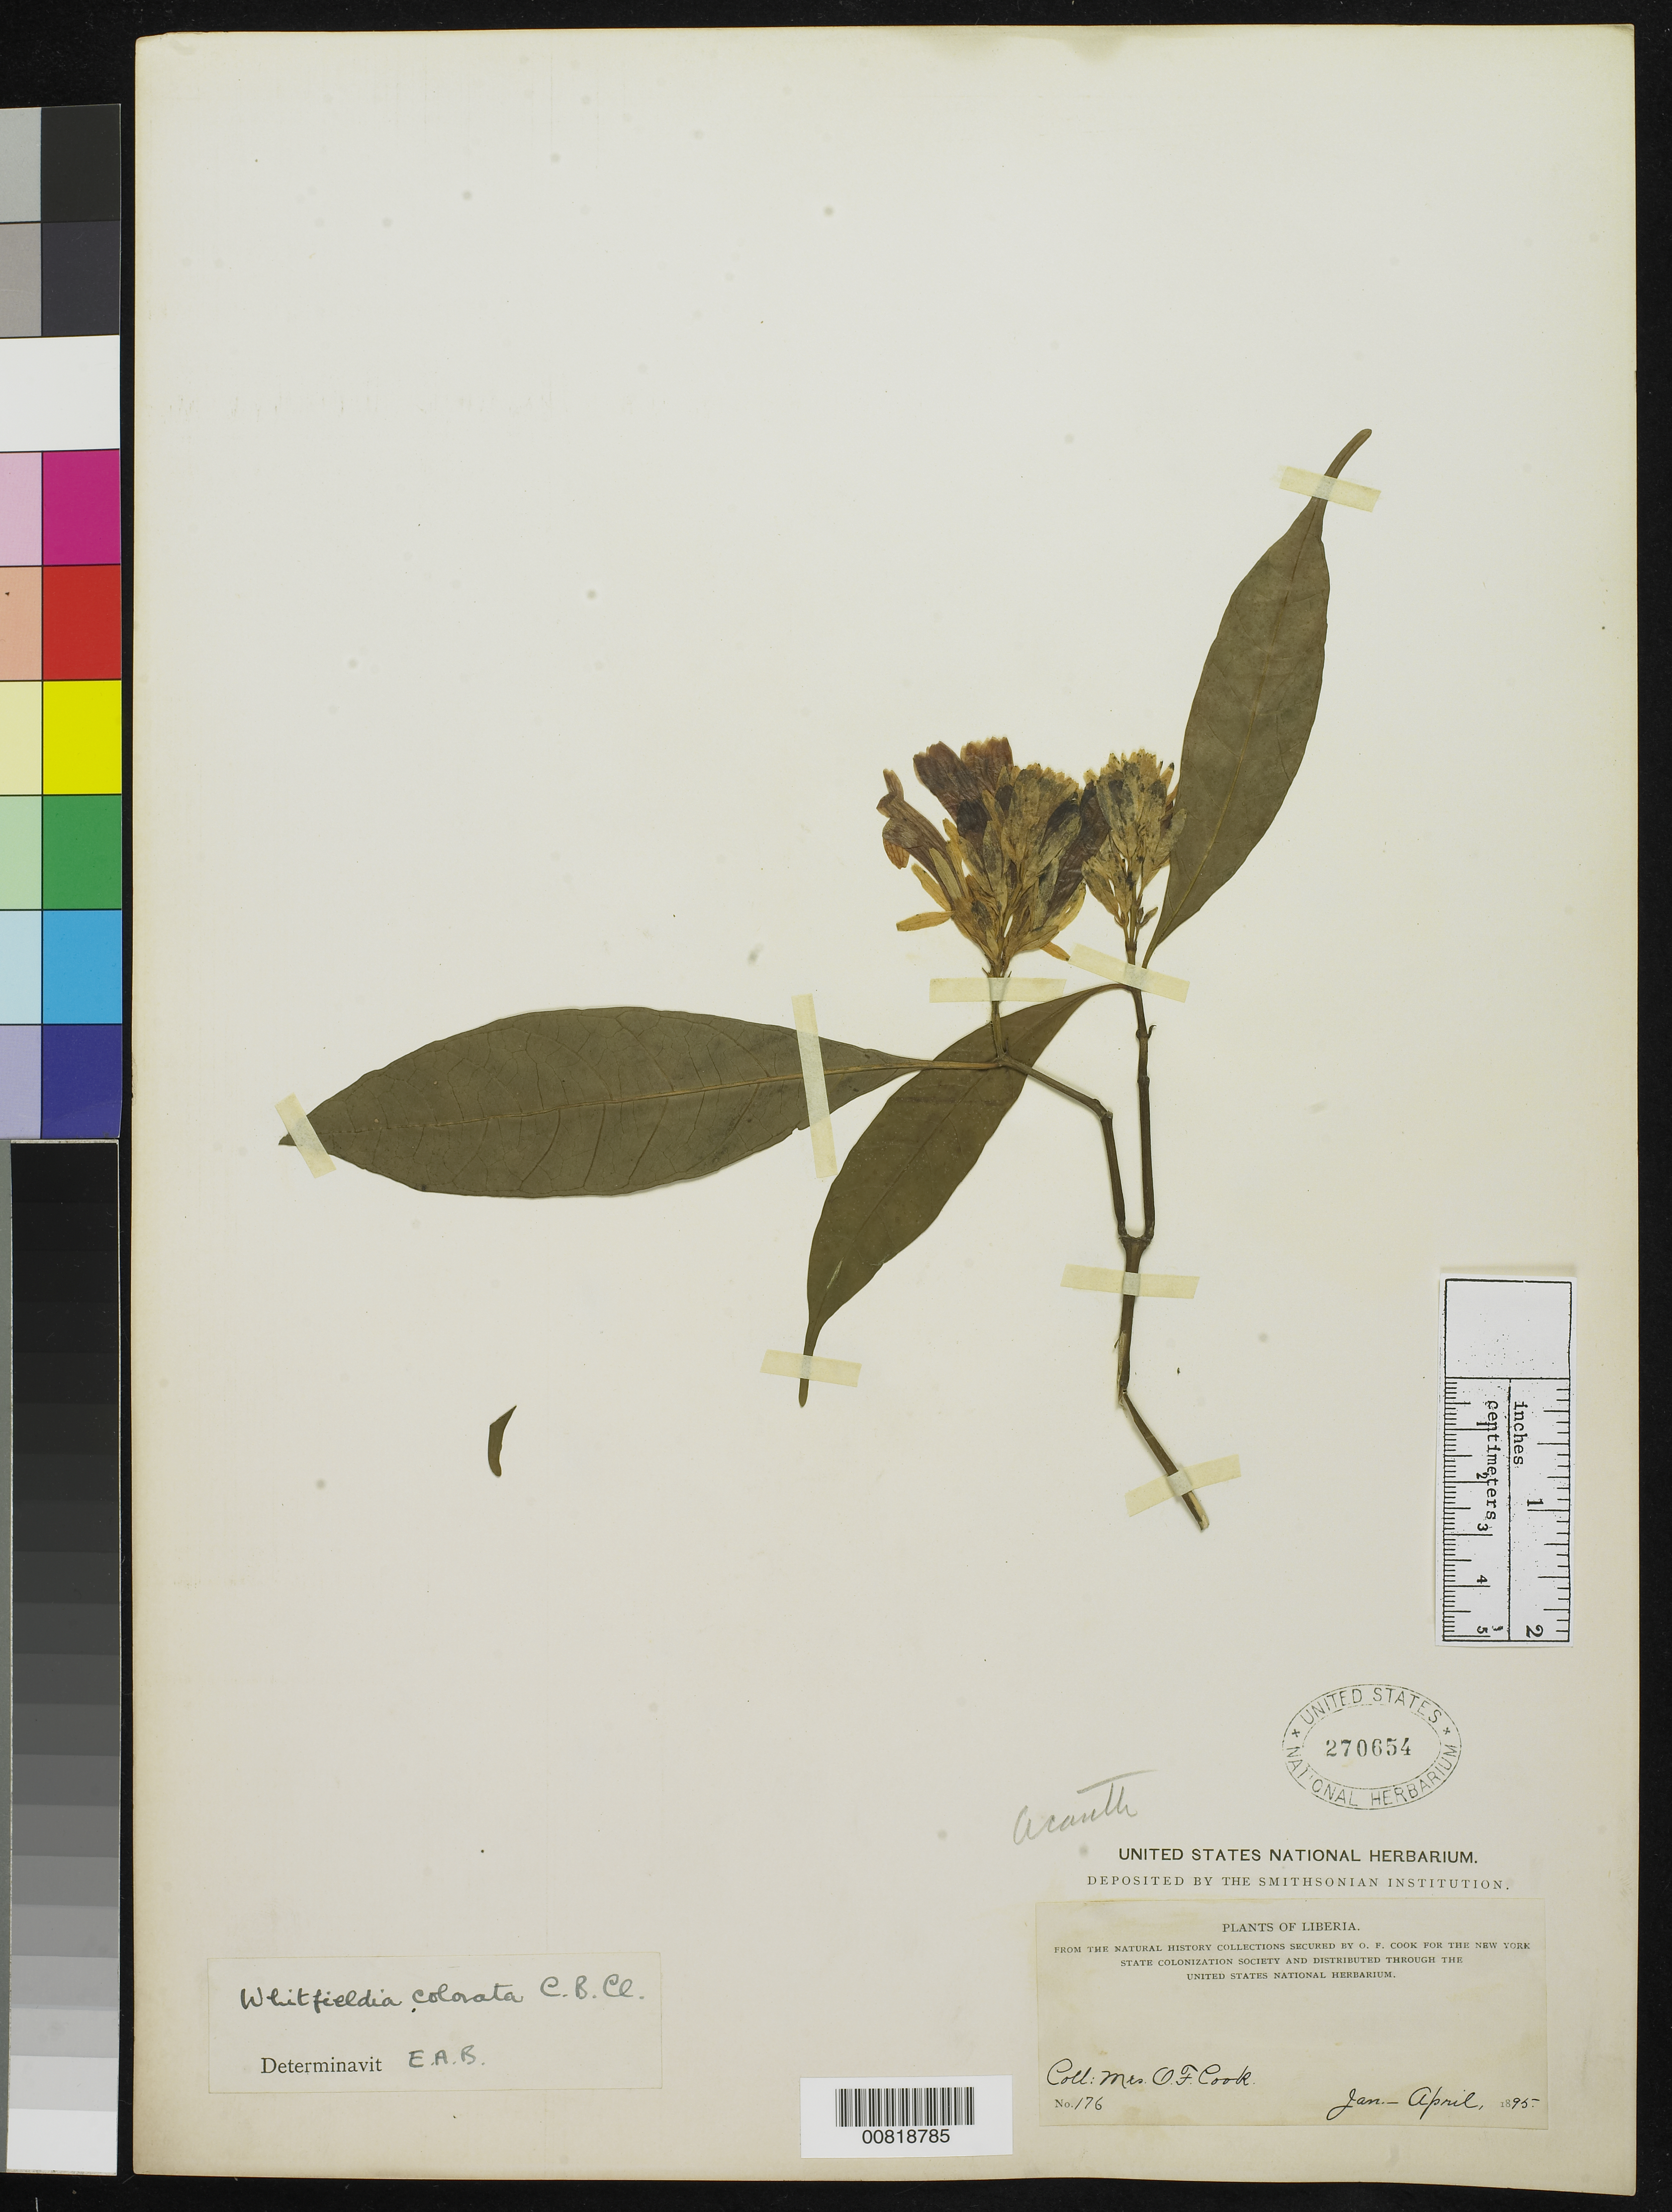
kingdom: Plantae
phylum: Tracheophyta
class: Magnoliopsida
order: Lamiales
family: Acanthaceae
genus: Whitfieldia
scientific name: Whitfieldia colorata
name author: Stapf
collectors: Alice C. Cook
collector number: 176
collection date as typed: Jan 1895 to -- Apr 1895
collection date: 1895-01/1895-04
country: Liberia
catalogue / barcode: US 270654